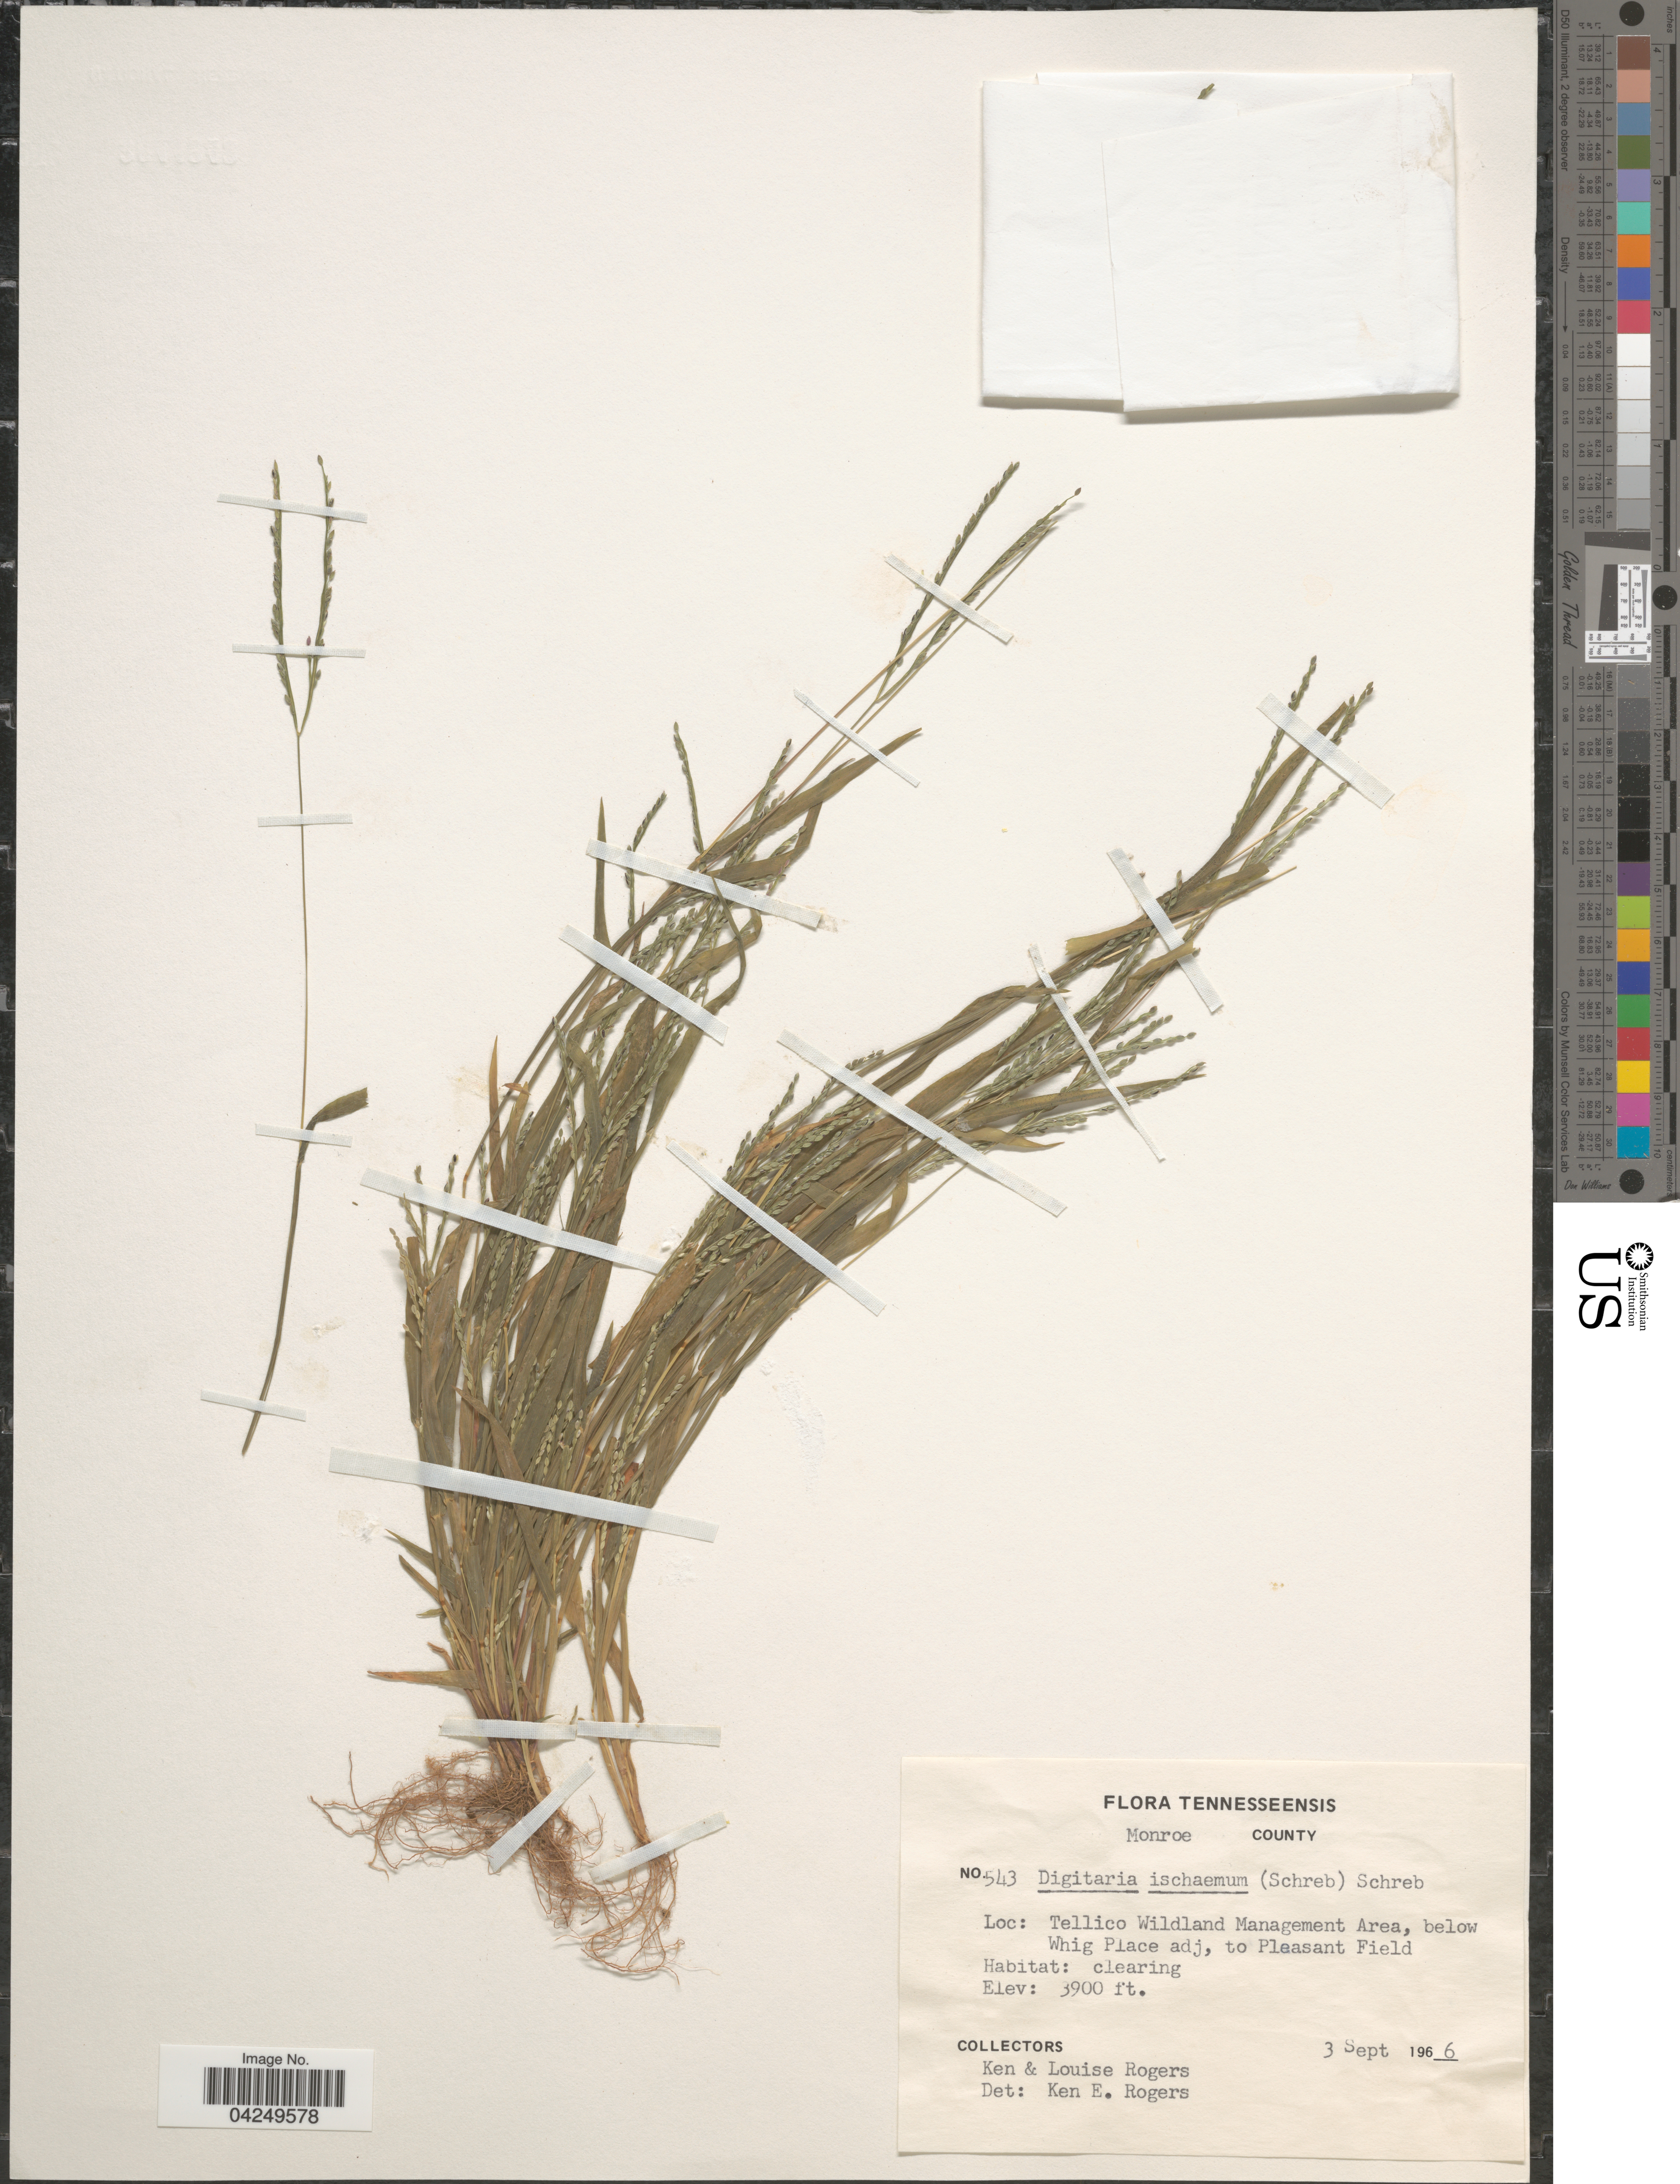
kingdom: Plantae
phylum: Tracheophyta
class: Liliopsida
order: Poales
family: Poaceae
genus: Digitaria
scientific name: Digitaria ischaemum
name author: (Schreber) Schreber ex Muhl.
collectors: K. Rogers & L. Rogers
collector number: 543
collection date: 1966-09-03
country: United States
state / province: Tennessee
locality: Monroe County. Tellico Wildland Management Area, below Whig Place adj, to Pleasant Field.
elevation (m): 1189